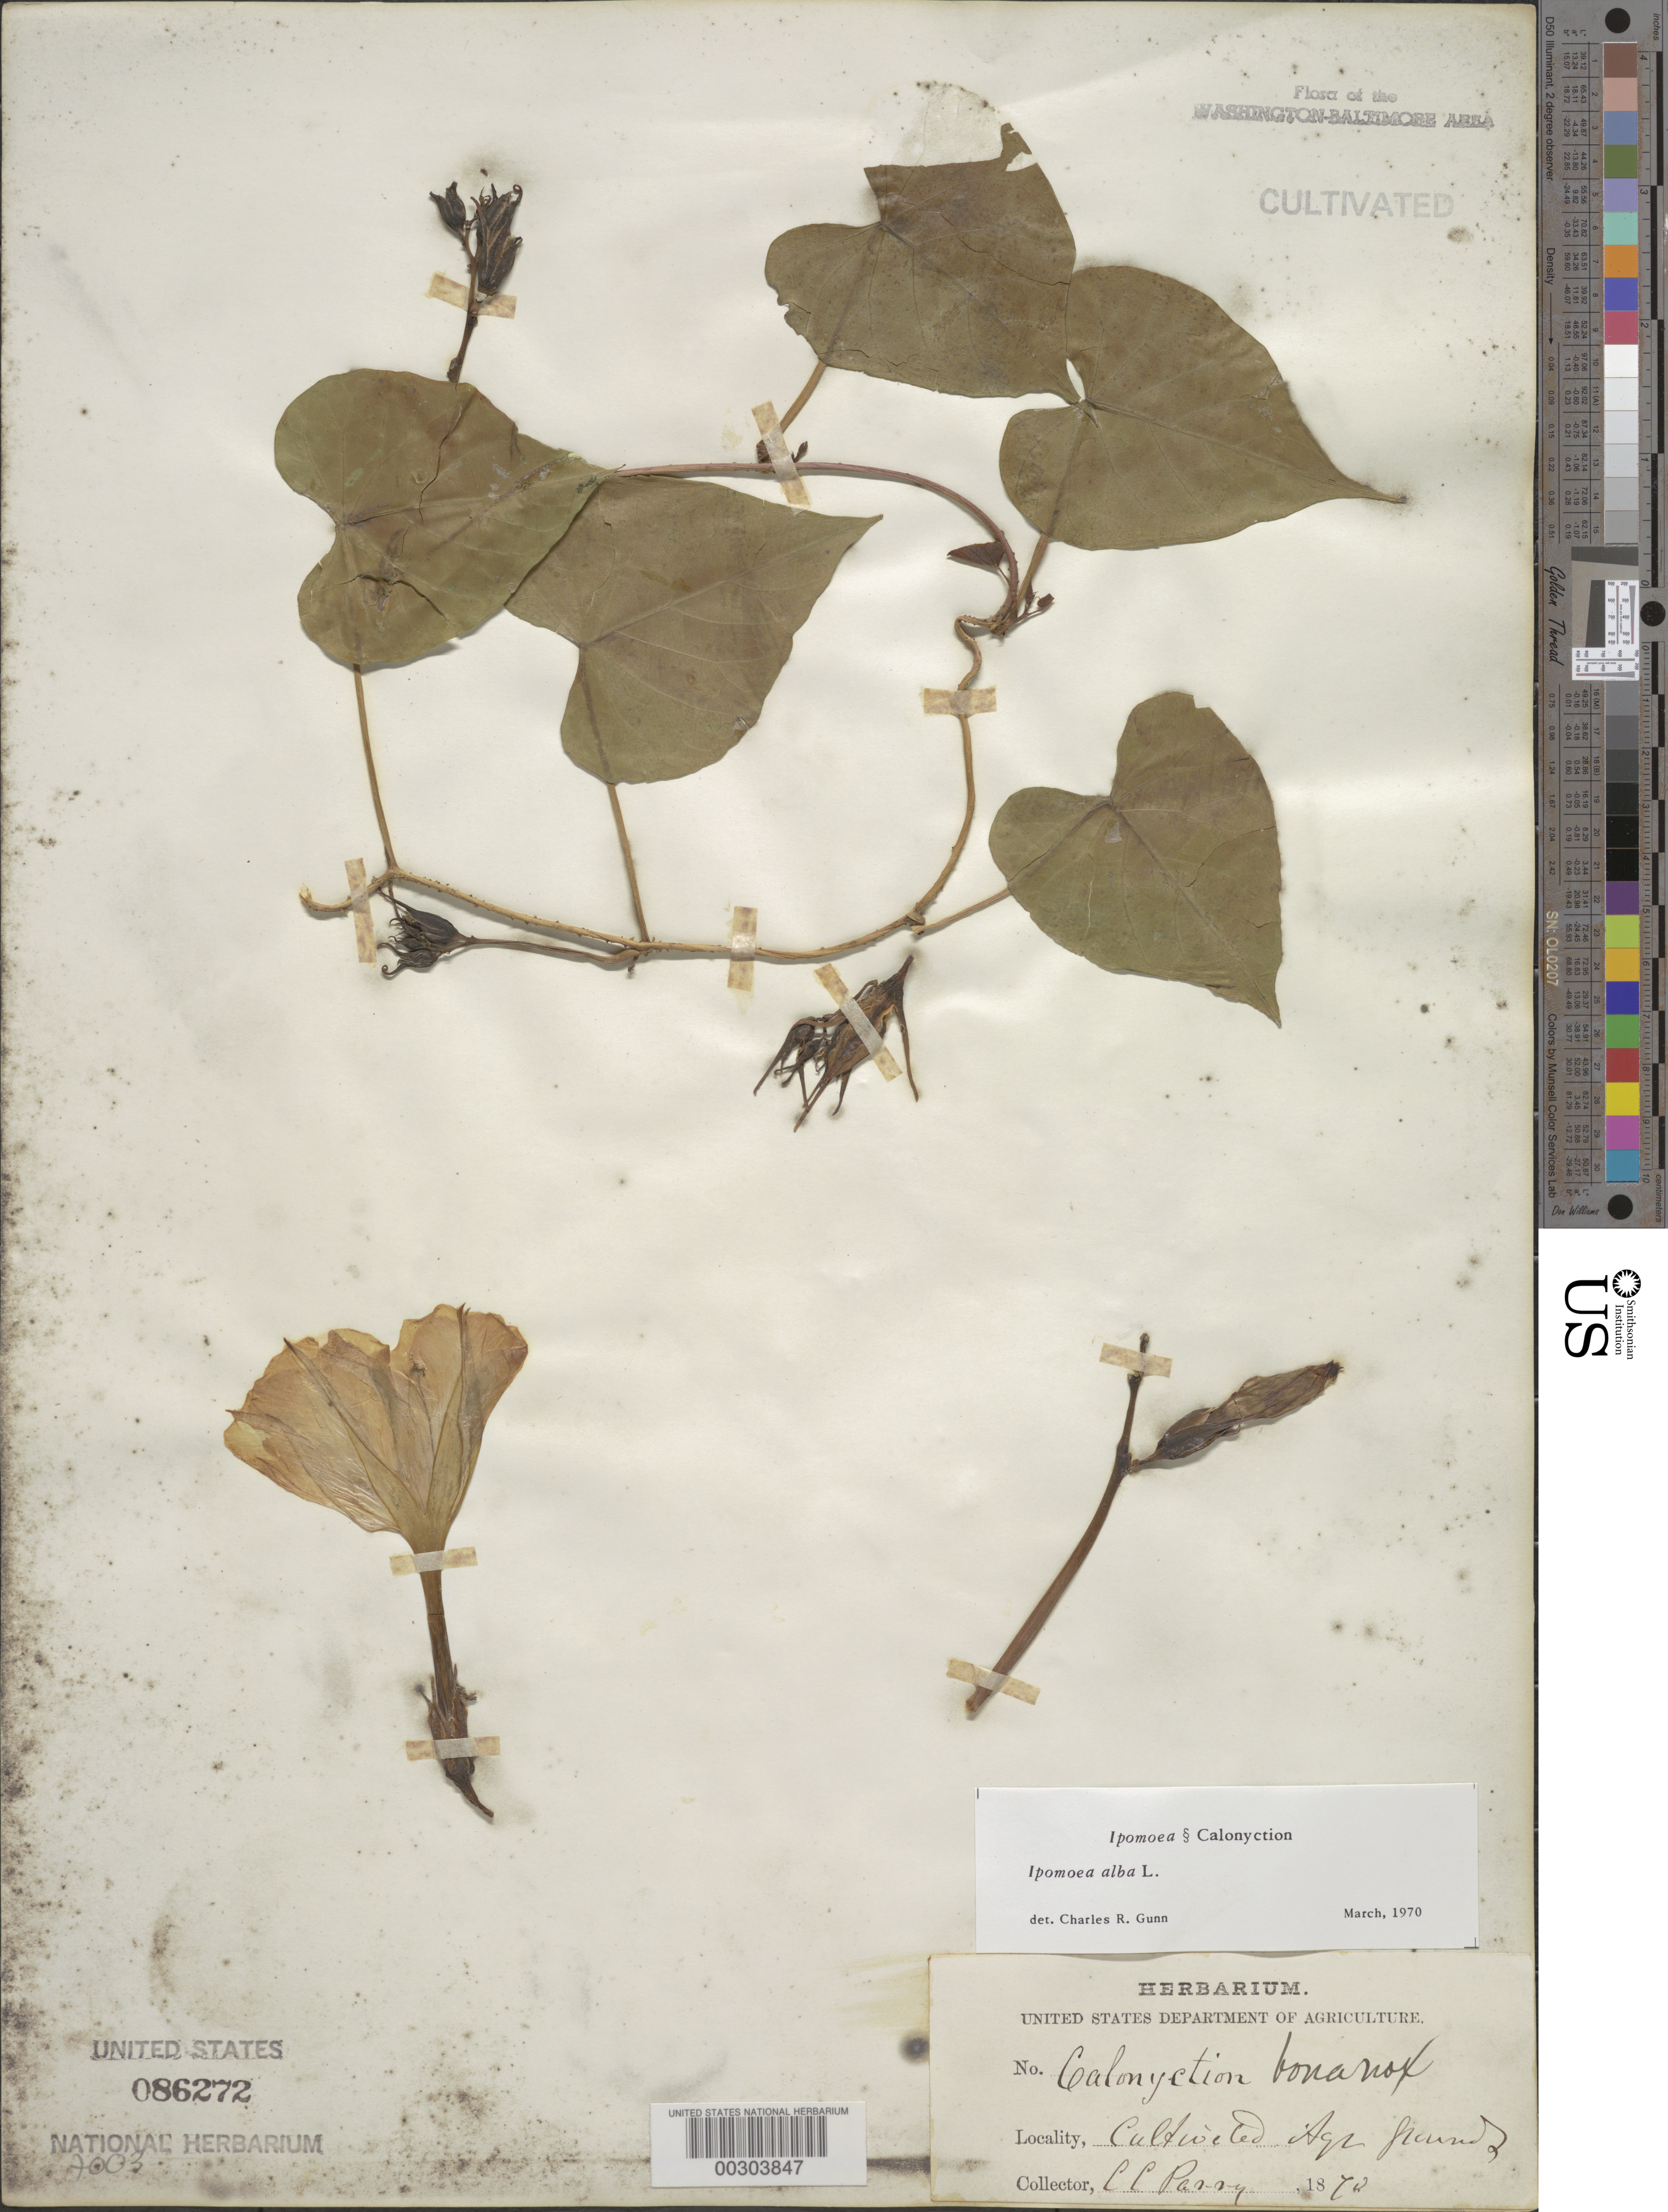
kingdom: Plantae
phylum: Tracheophyta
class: Magnoliopsida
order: Solanales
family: Convolvulaceae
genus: Ipomoea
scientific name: Ipomoea alba L.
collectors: C. C. Parry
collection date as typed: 1870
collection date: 1870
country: United States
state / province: District of Columbia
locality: Department of Agriculture grounds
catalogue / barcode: US 86272